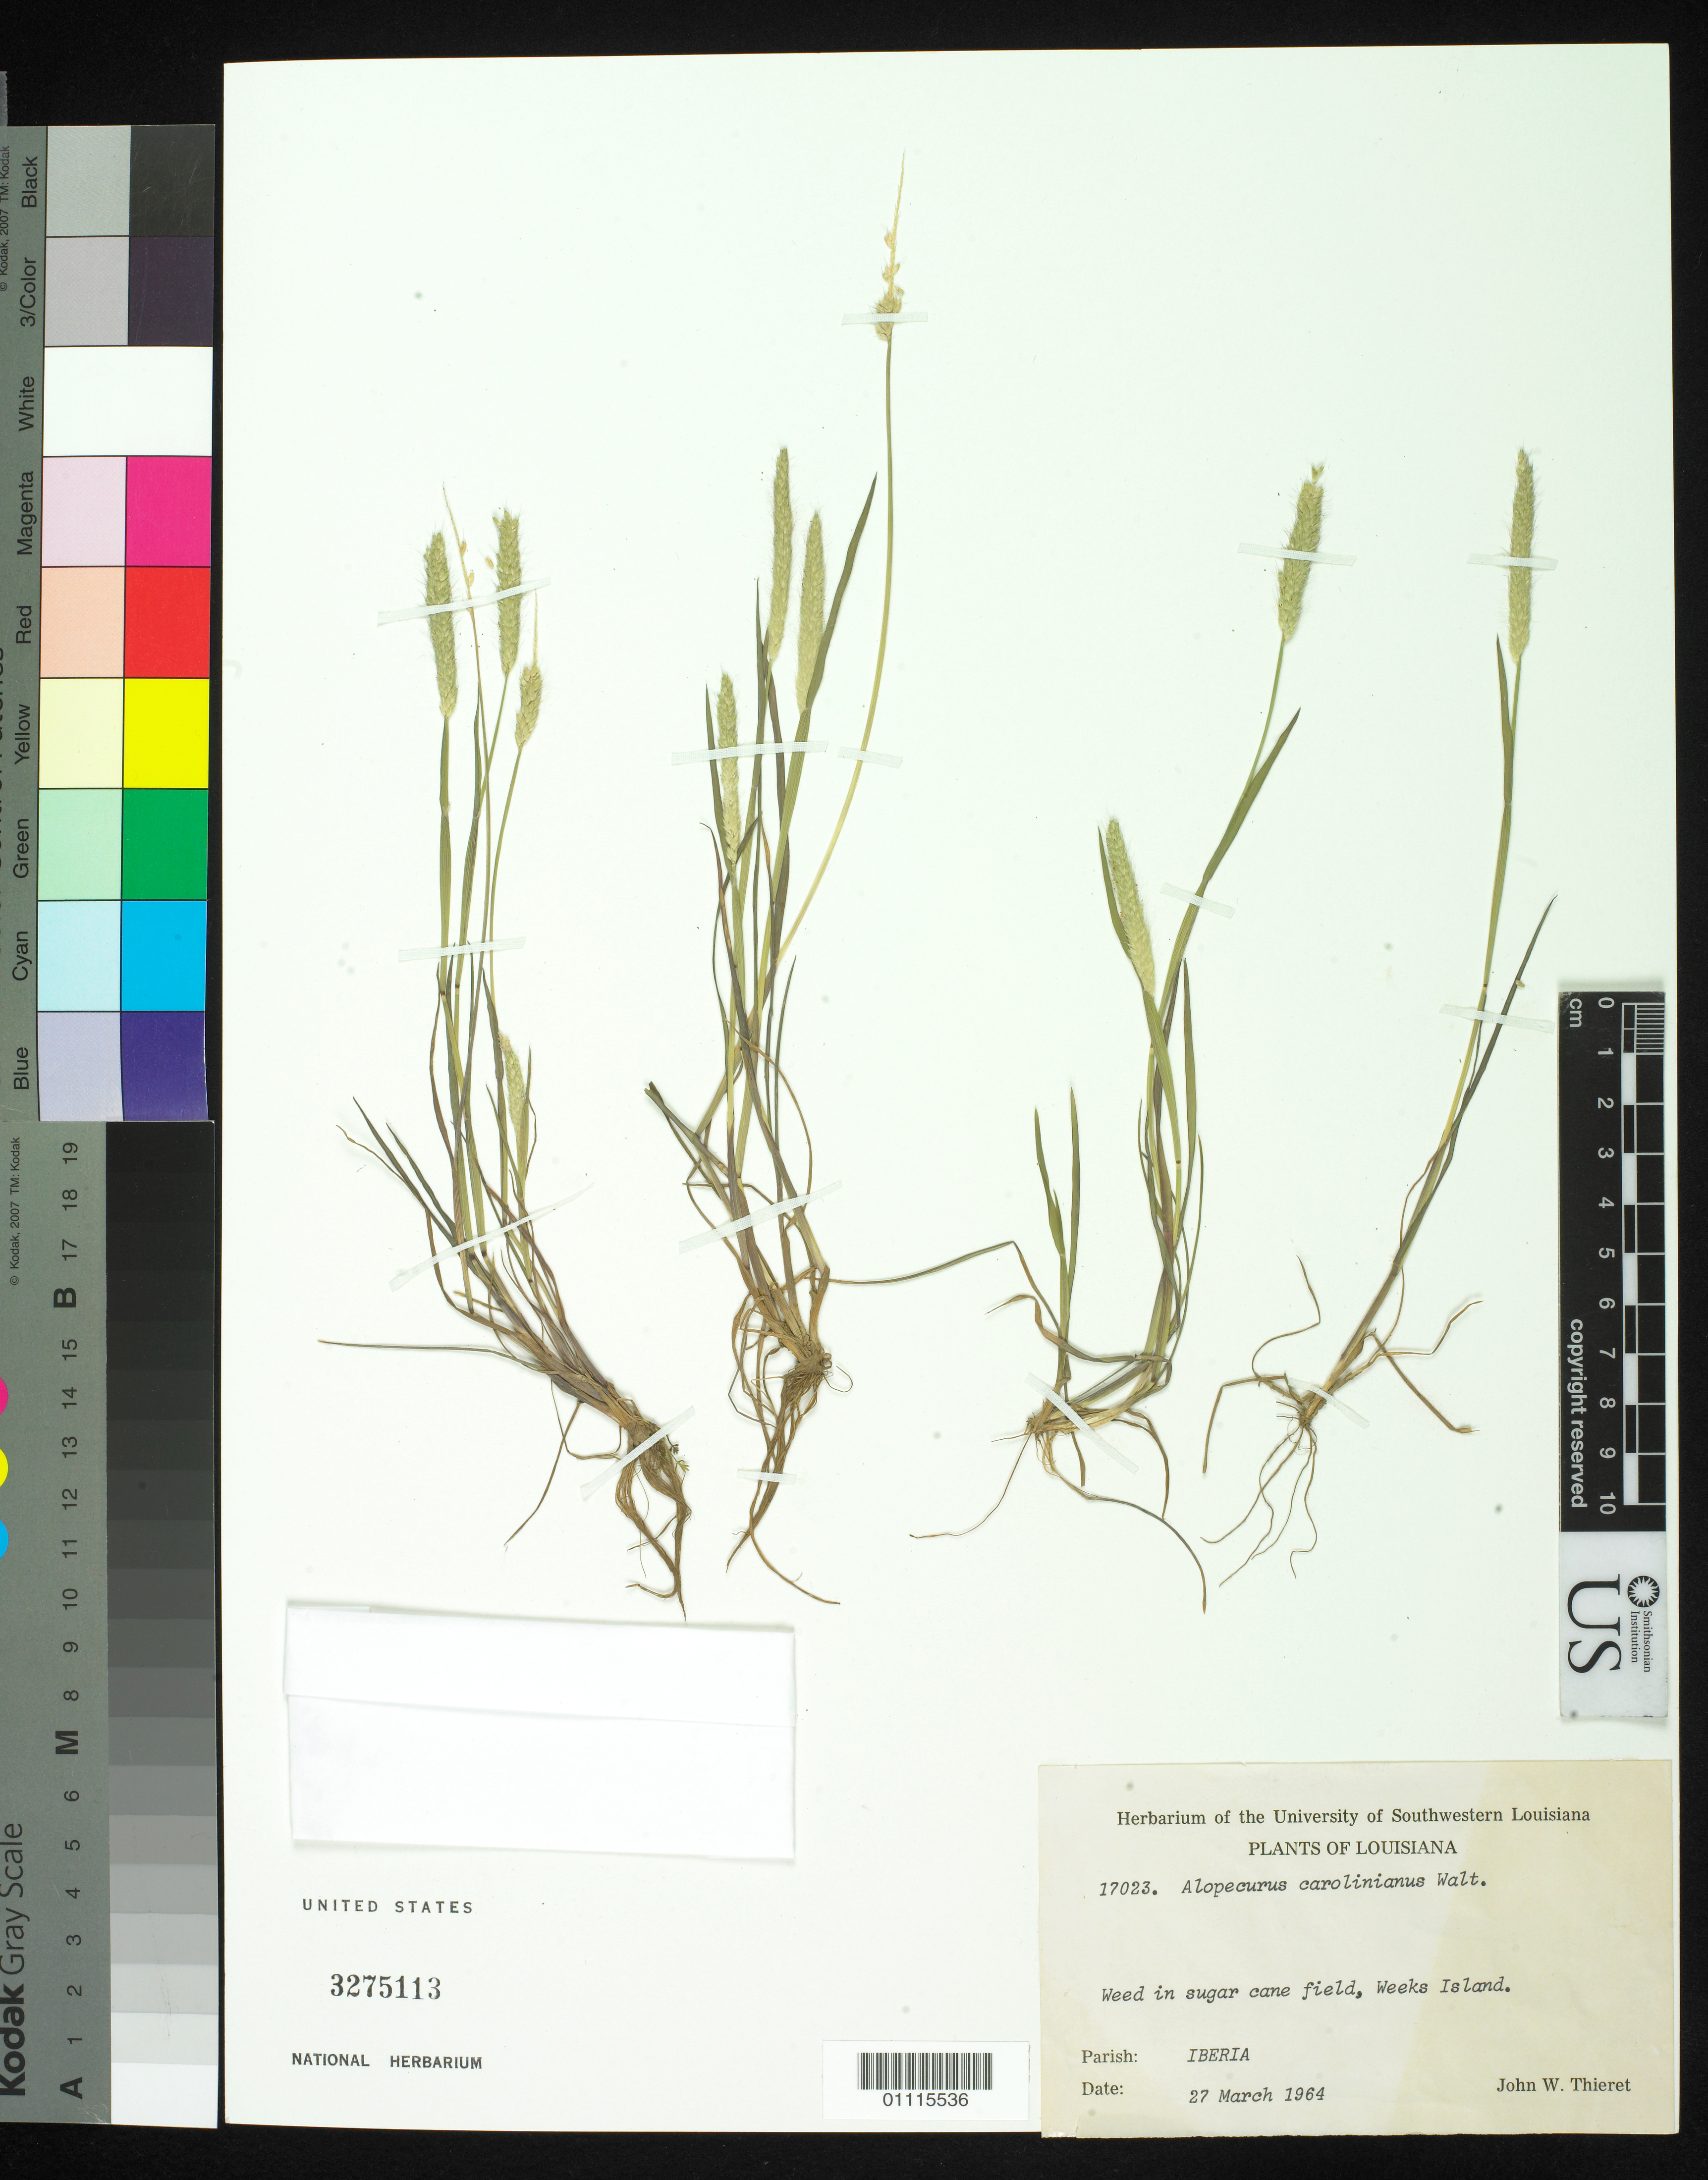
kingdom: Plantae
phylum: Tracheophyta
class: Liliopsida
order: Poales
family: Poaceae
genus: Alopecurus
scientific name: Alopecurus carolinianus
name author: Walter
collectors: J. W. Thieret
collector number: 17023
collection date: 1964-03-27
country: United States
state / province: Louisiana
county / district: Iberia Parish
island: Weeks Island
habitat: Sugar cane field.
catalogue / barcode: US 3275113